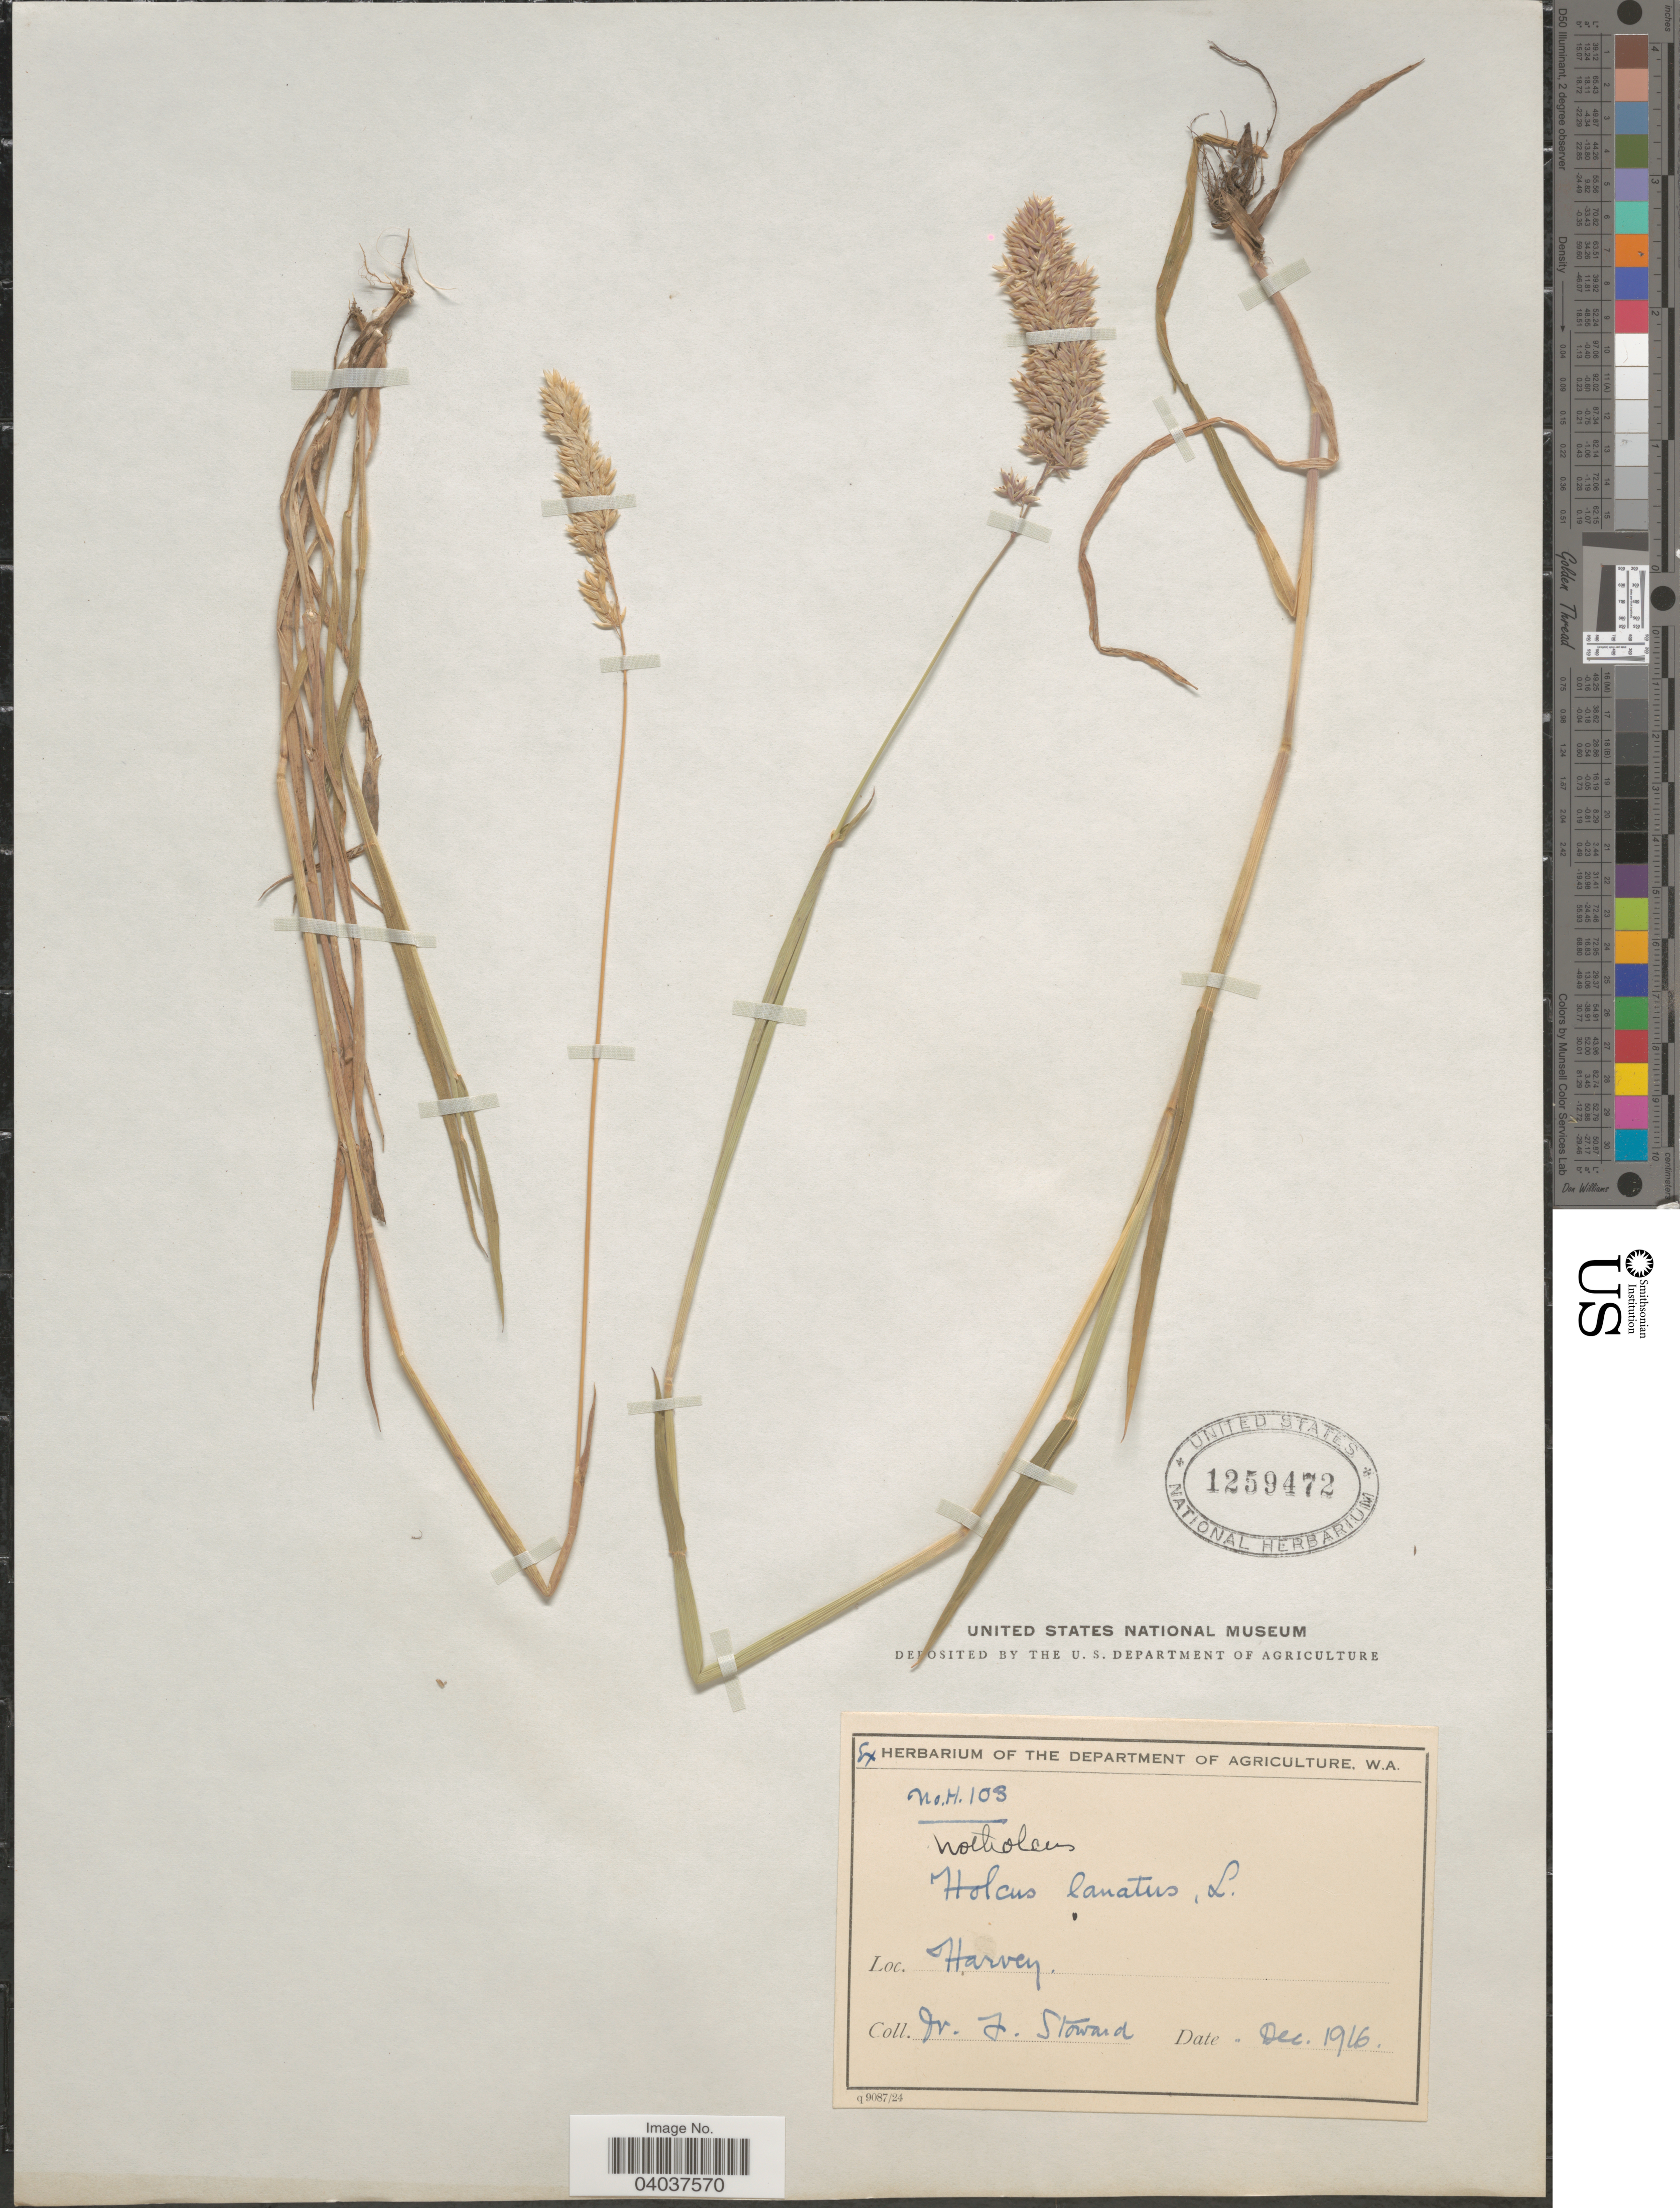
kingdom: Plantae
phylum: Tracheophyta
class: Liliopsida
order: Poales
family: Poaceae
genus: Holcus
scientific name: Holcus lanatus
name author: L.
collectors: F. Stoward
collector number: H.103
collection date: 1916-12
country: Australia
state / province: New South Wales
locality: Harvey.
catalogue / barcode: US 1259472